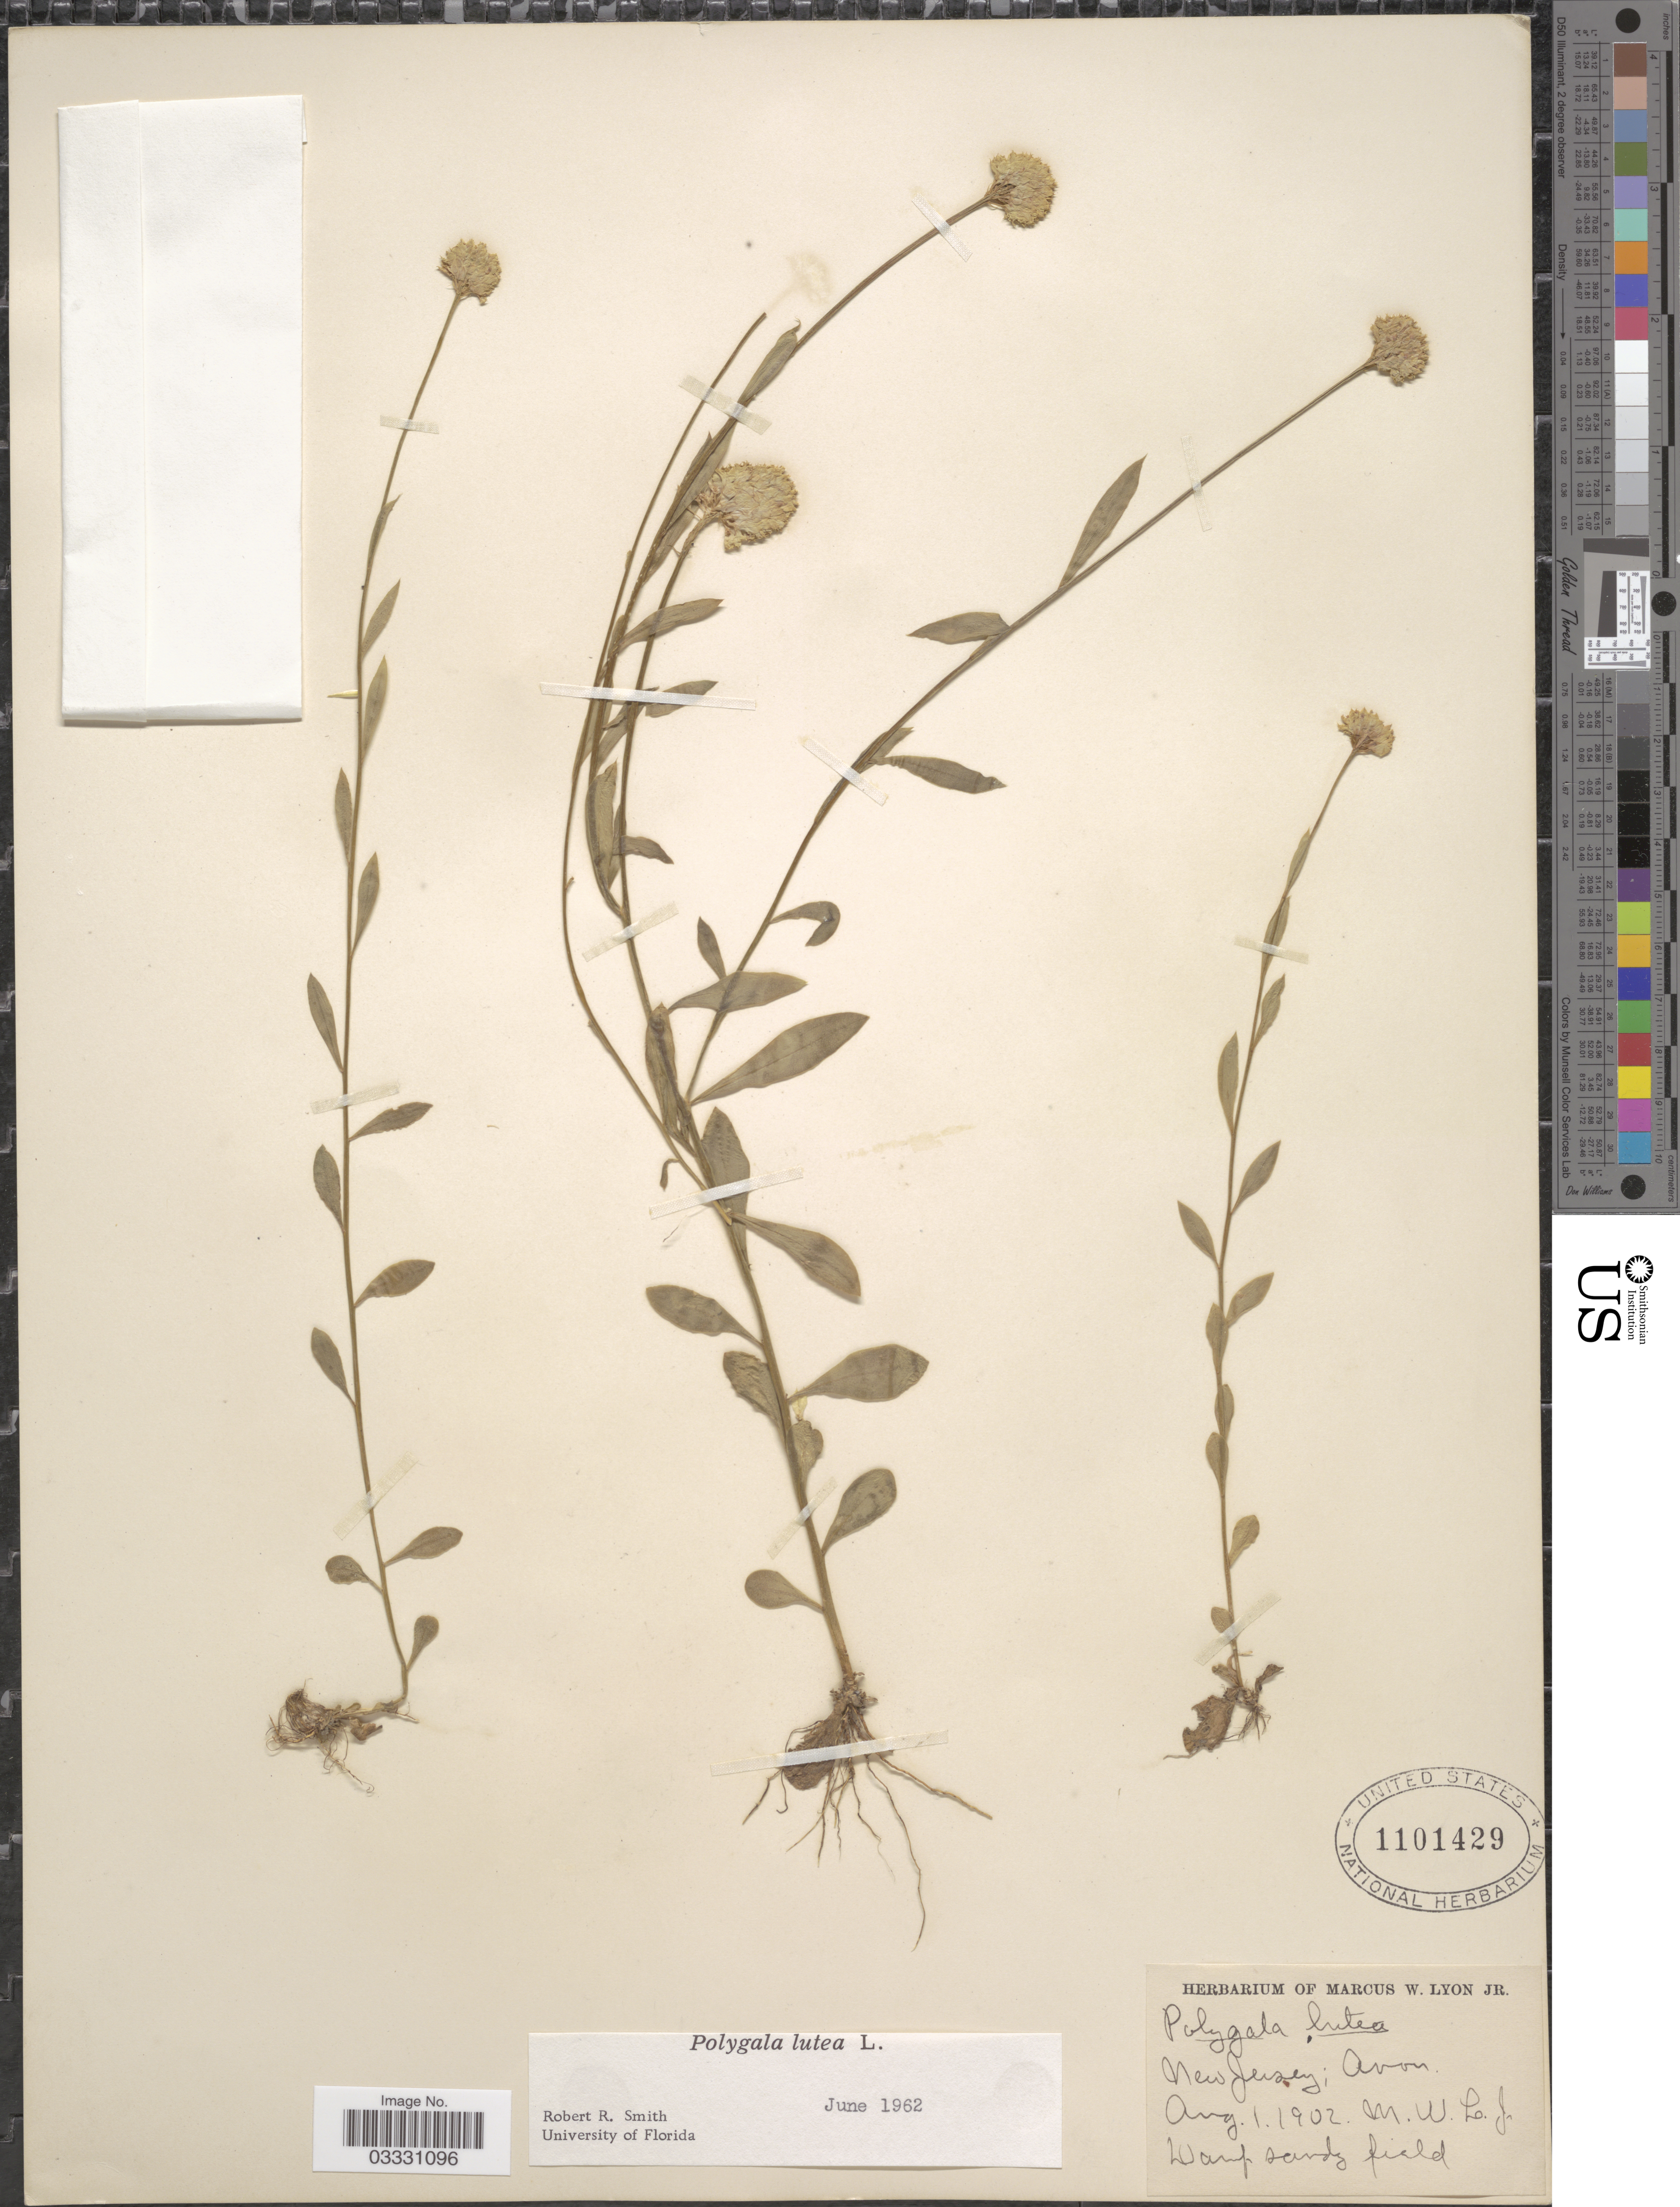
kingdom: Plantae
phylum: Tracheophyta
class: Magnoliopsida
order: Fabales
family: Polygalaceae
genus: Polygala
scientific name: Polygala lutea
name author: L.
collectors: M. W. Lyon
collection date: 1902-08-01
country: United States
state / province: New Jersey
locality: Avon.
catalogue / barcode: US 1101429